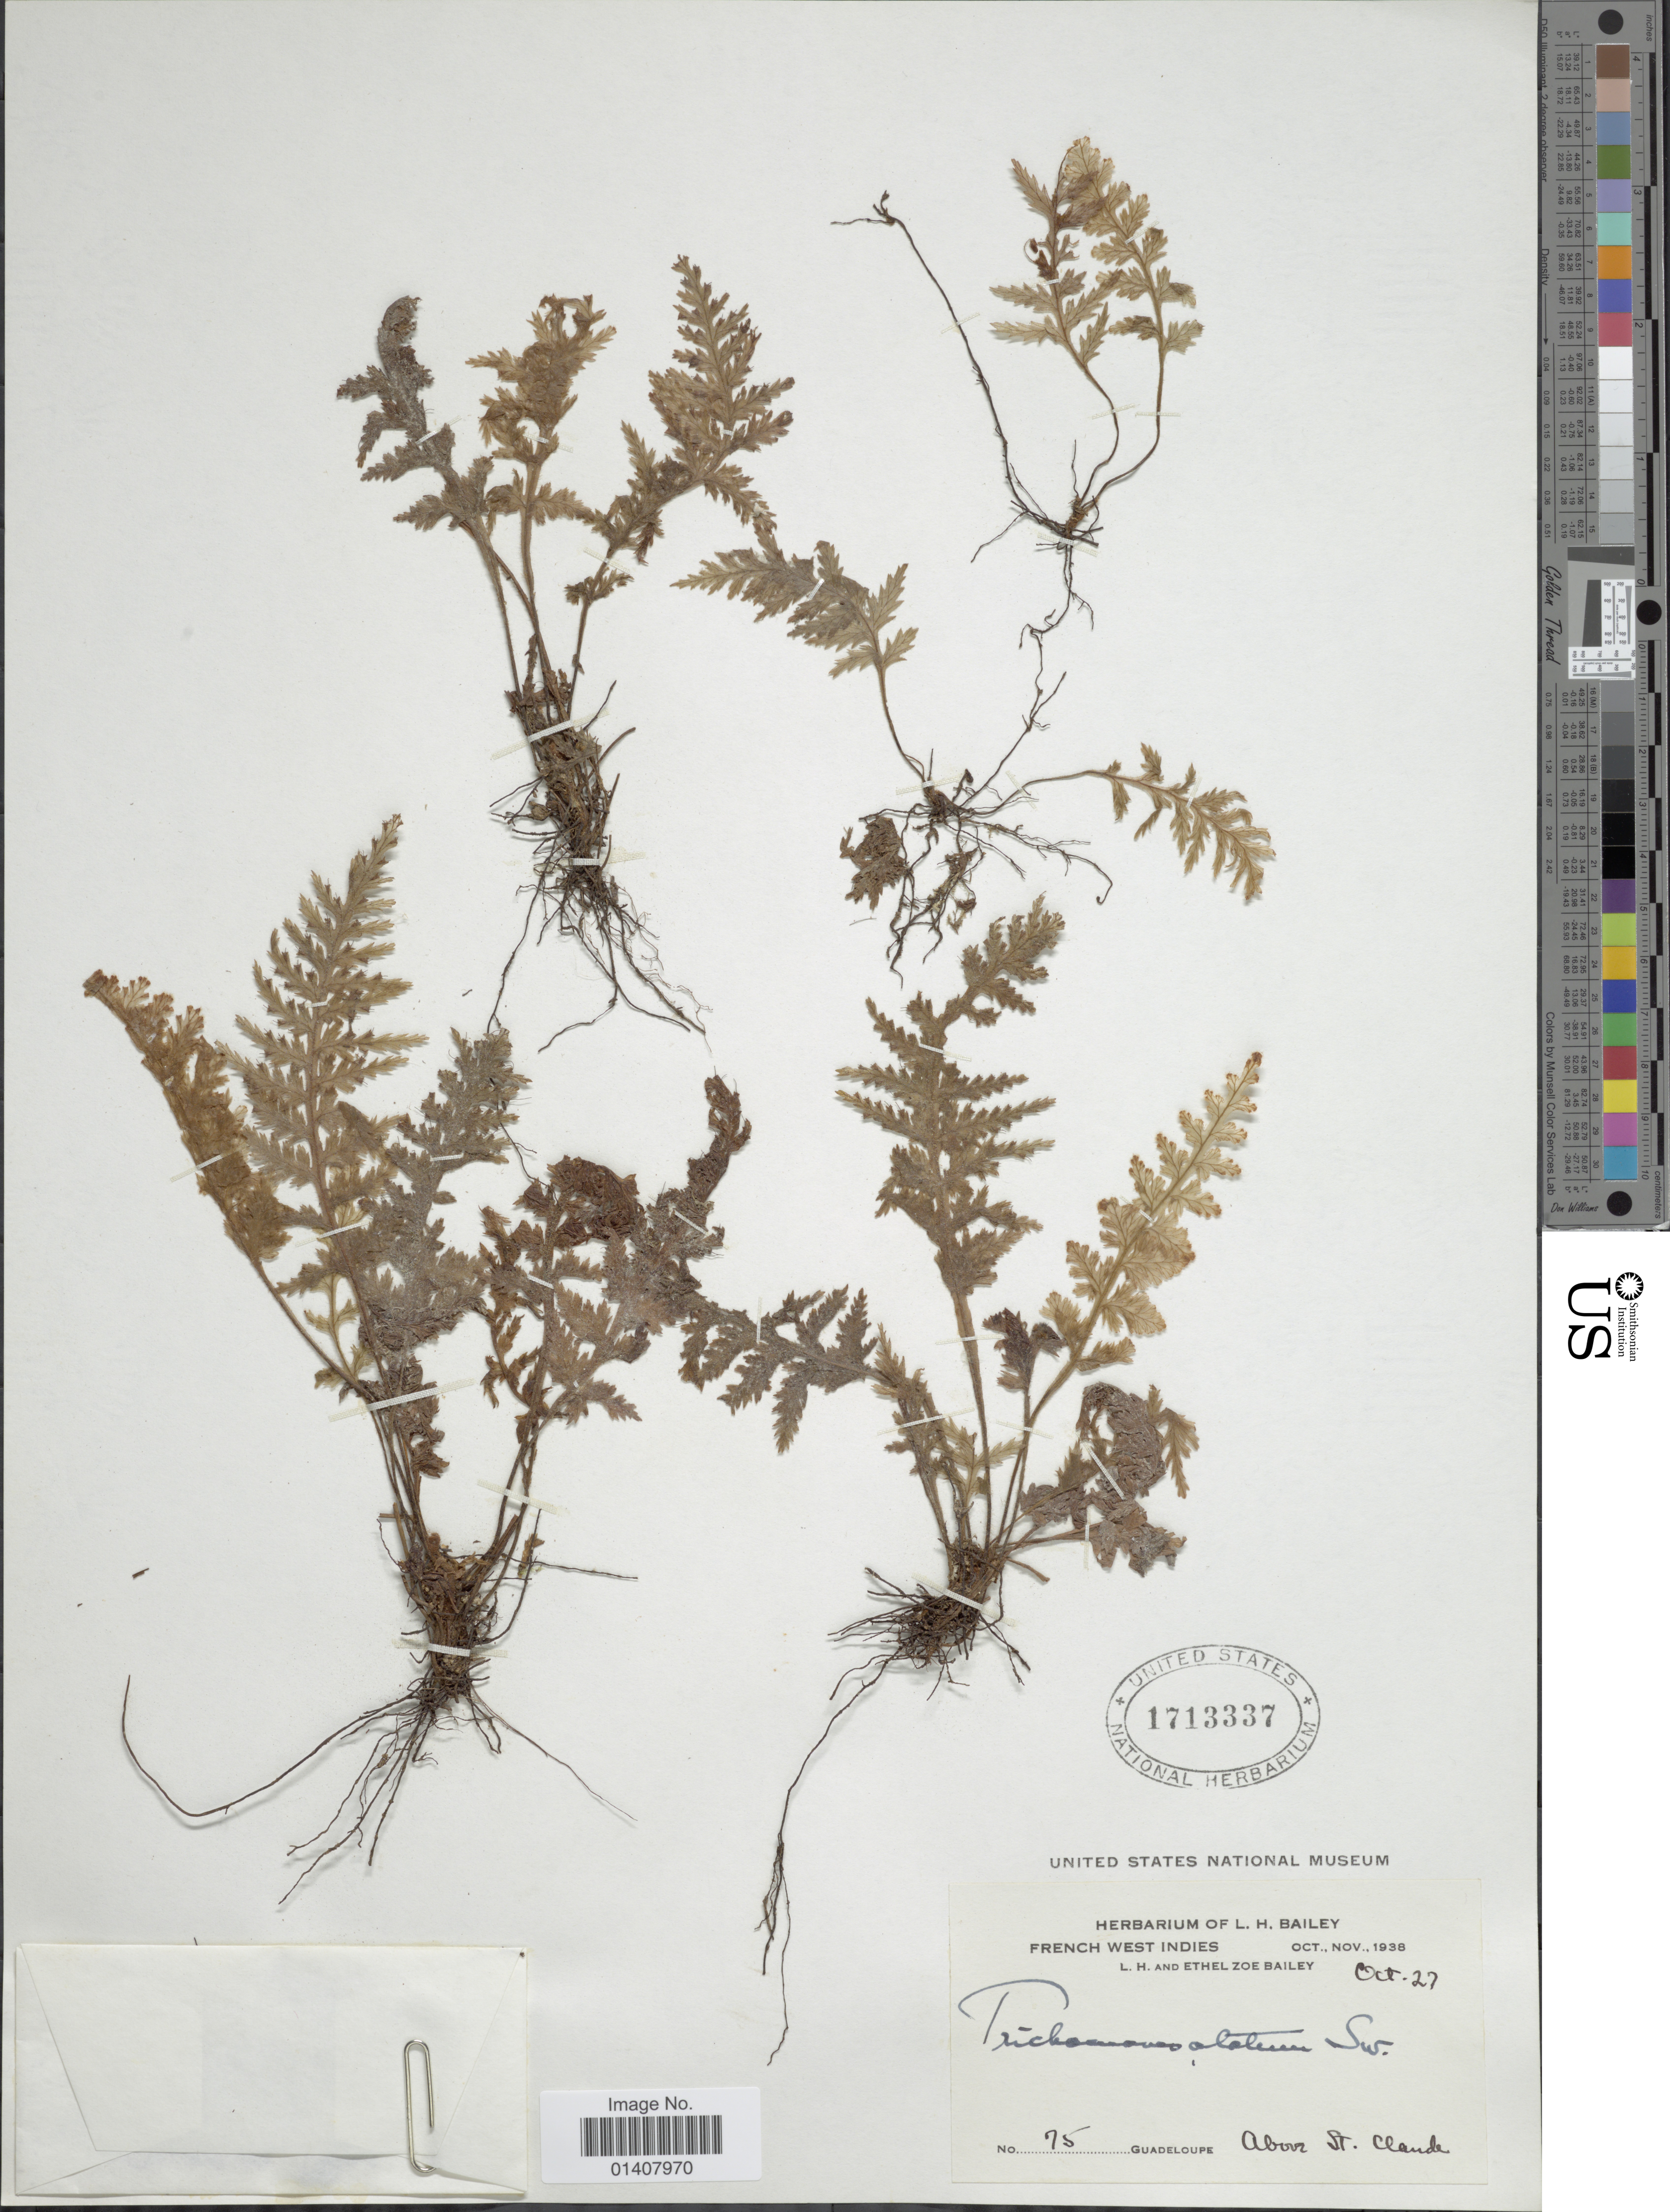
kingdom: Plantae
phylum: Tracheophyta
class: Polypodiopsida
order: Hymenophyllales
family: Hymenophyllaceae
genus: Trichomanes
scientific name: Trichomanes alatum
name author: Sw.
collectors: L. H. Bailey & E. Z. Bailey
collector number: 75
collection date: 1938-10-27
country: Guadeloupe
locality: French West Indies, Guadeloupe above St. Claude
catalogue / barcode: US 1713337